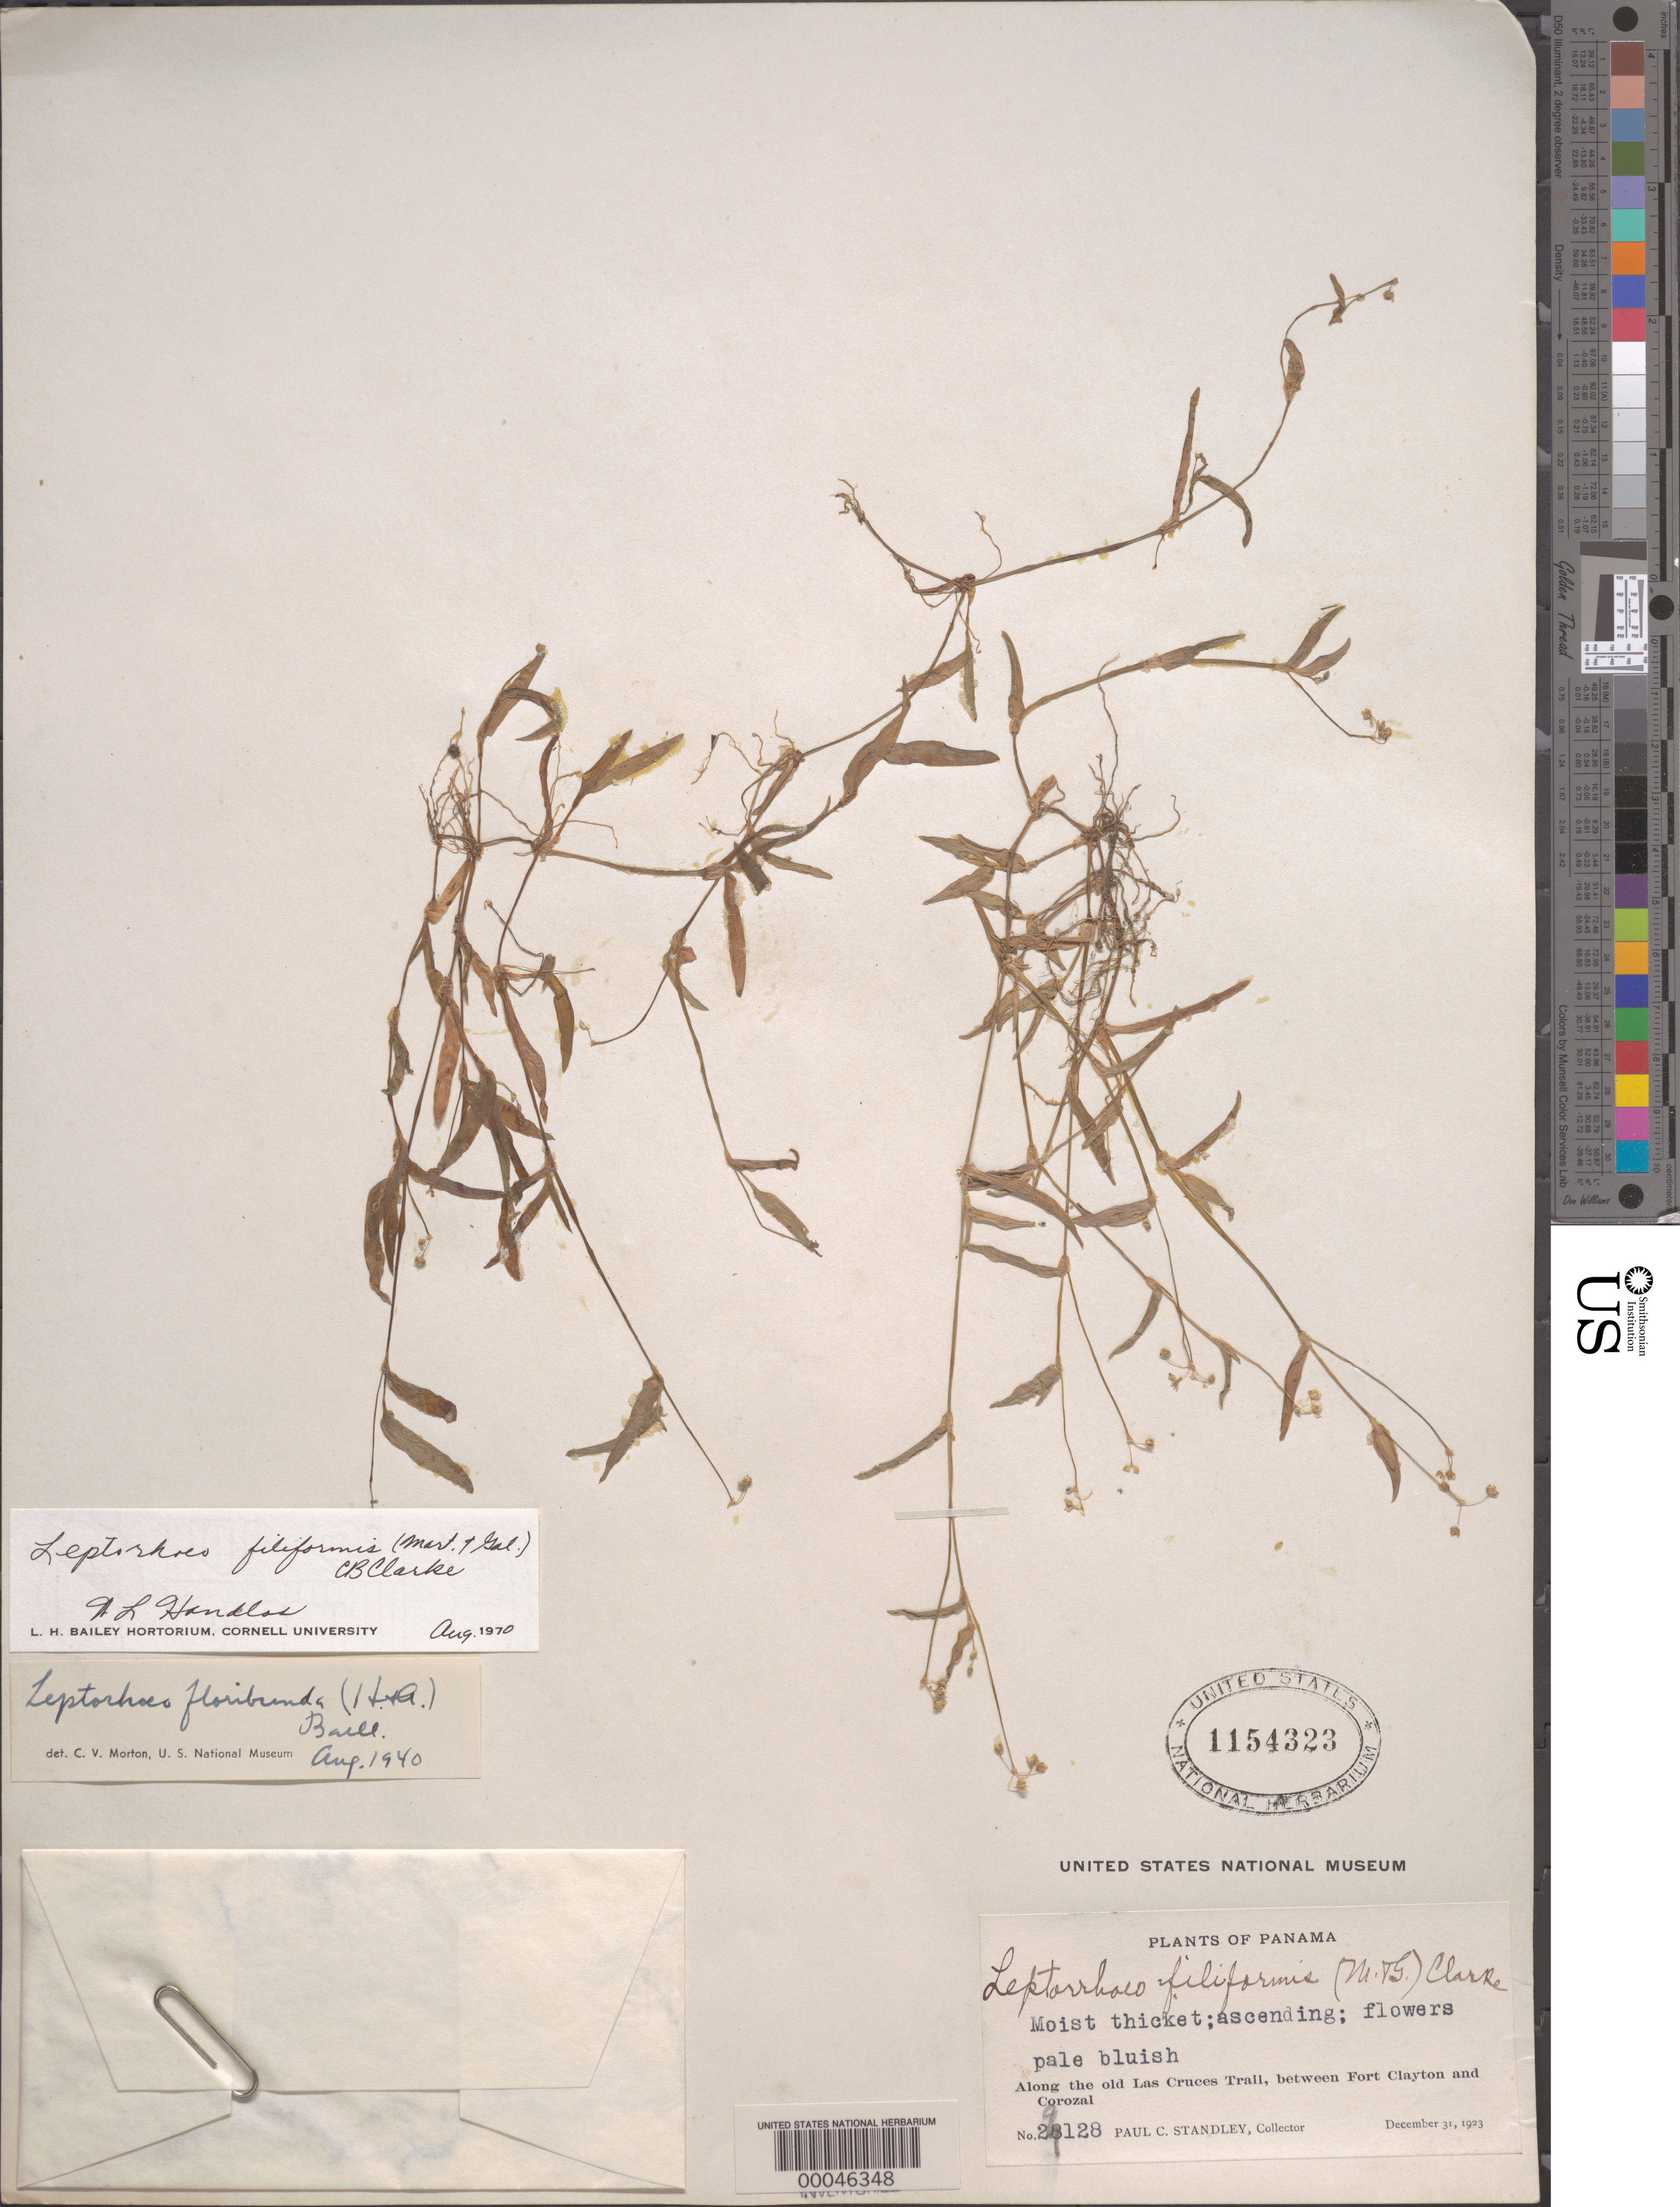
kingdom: Plantae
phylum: Tracheophyta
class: Liliopsida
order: Commelinales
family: Commelinaceae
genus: Callisia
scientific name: Callisia filiformis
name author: (M. Martens & Galeotti) D.R. Hunt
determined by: Handlos, W. L.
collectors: P. C. Standley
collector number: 29128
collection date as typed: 31 Dec 1923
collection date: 1923-12-31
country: Panama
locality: Old Las Cruces Trail, between Fort Clayton and Corozal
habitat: Moist thicket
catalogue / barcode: US 1154323